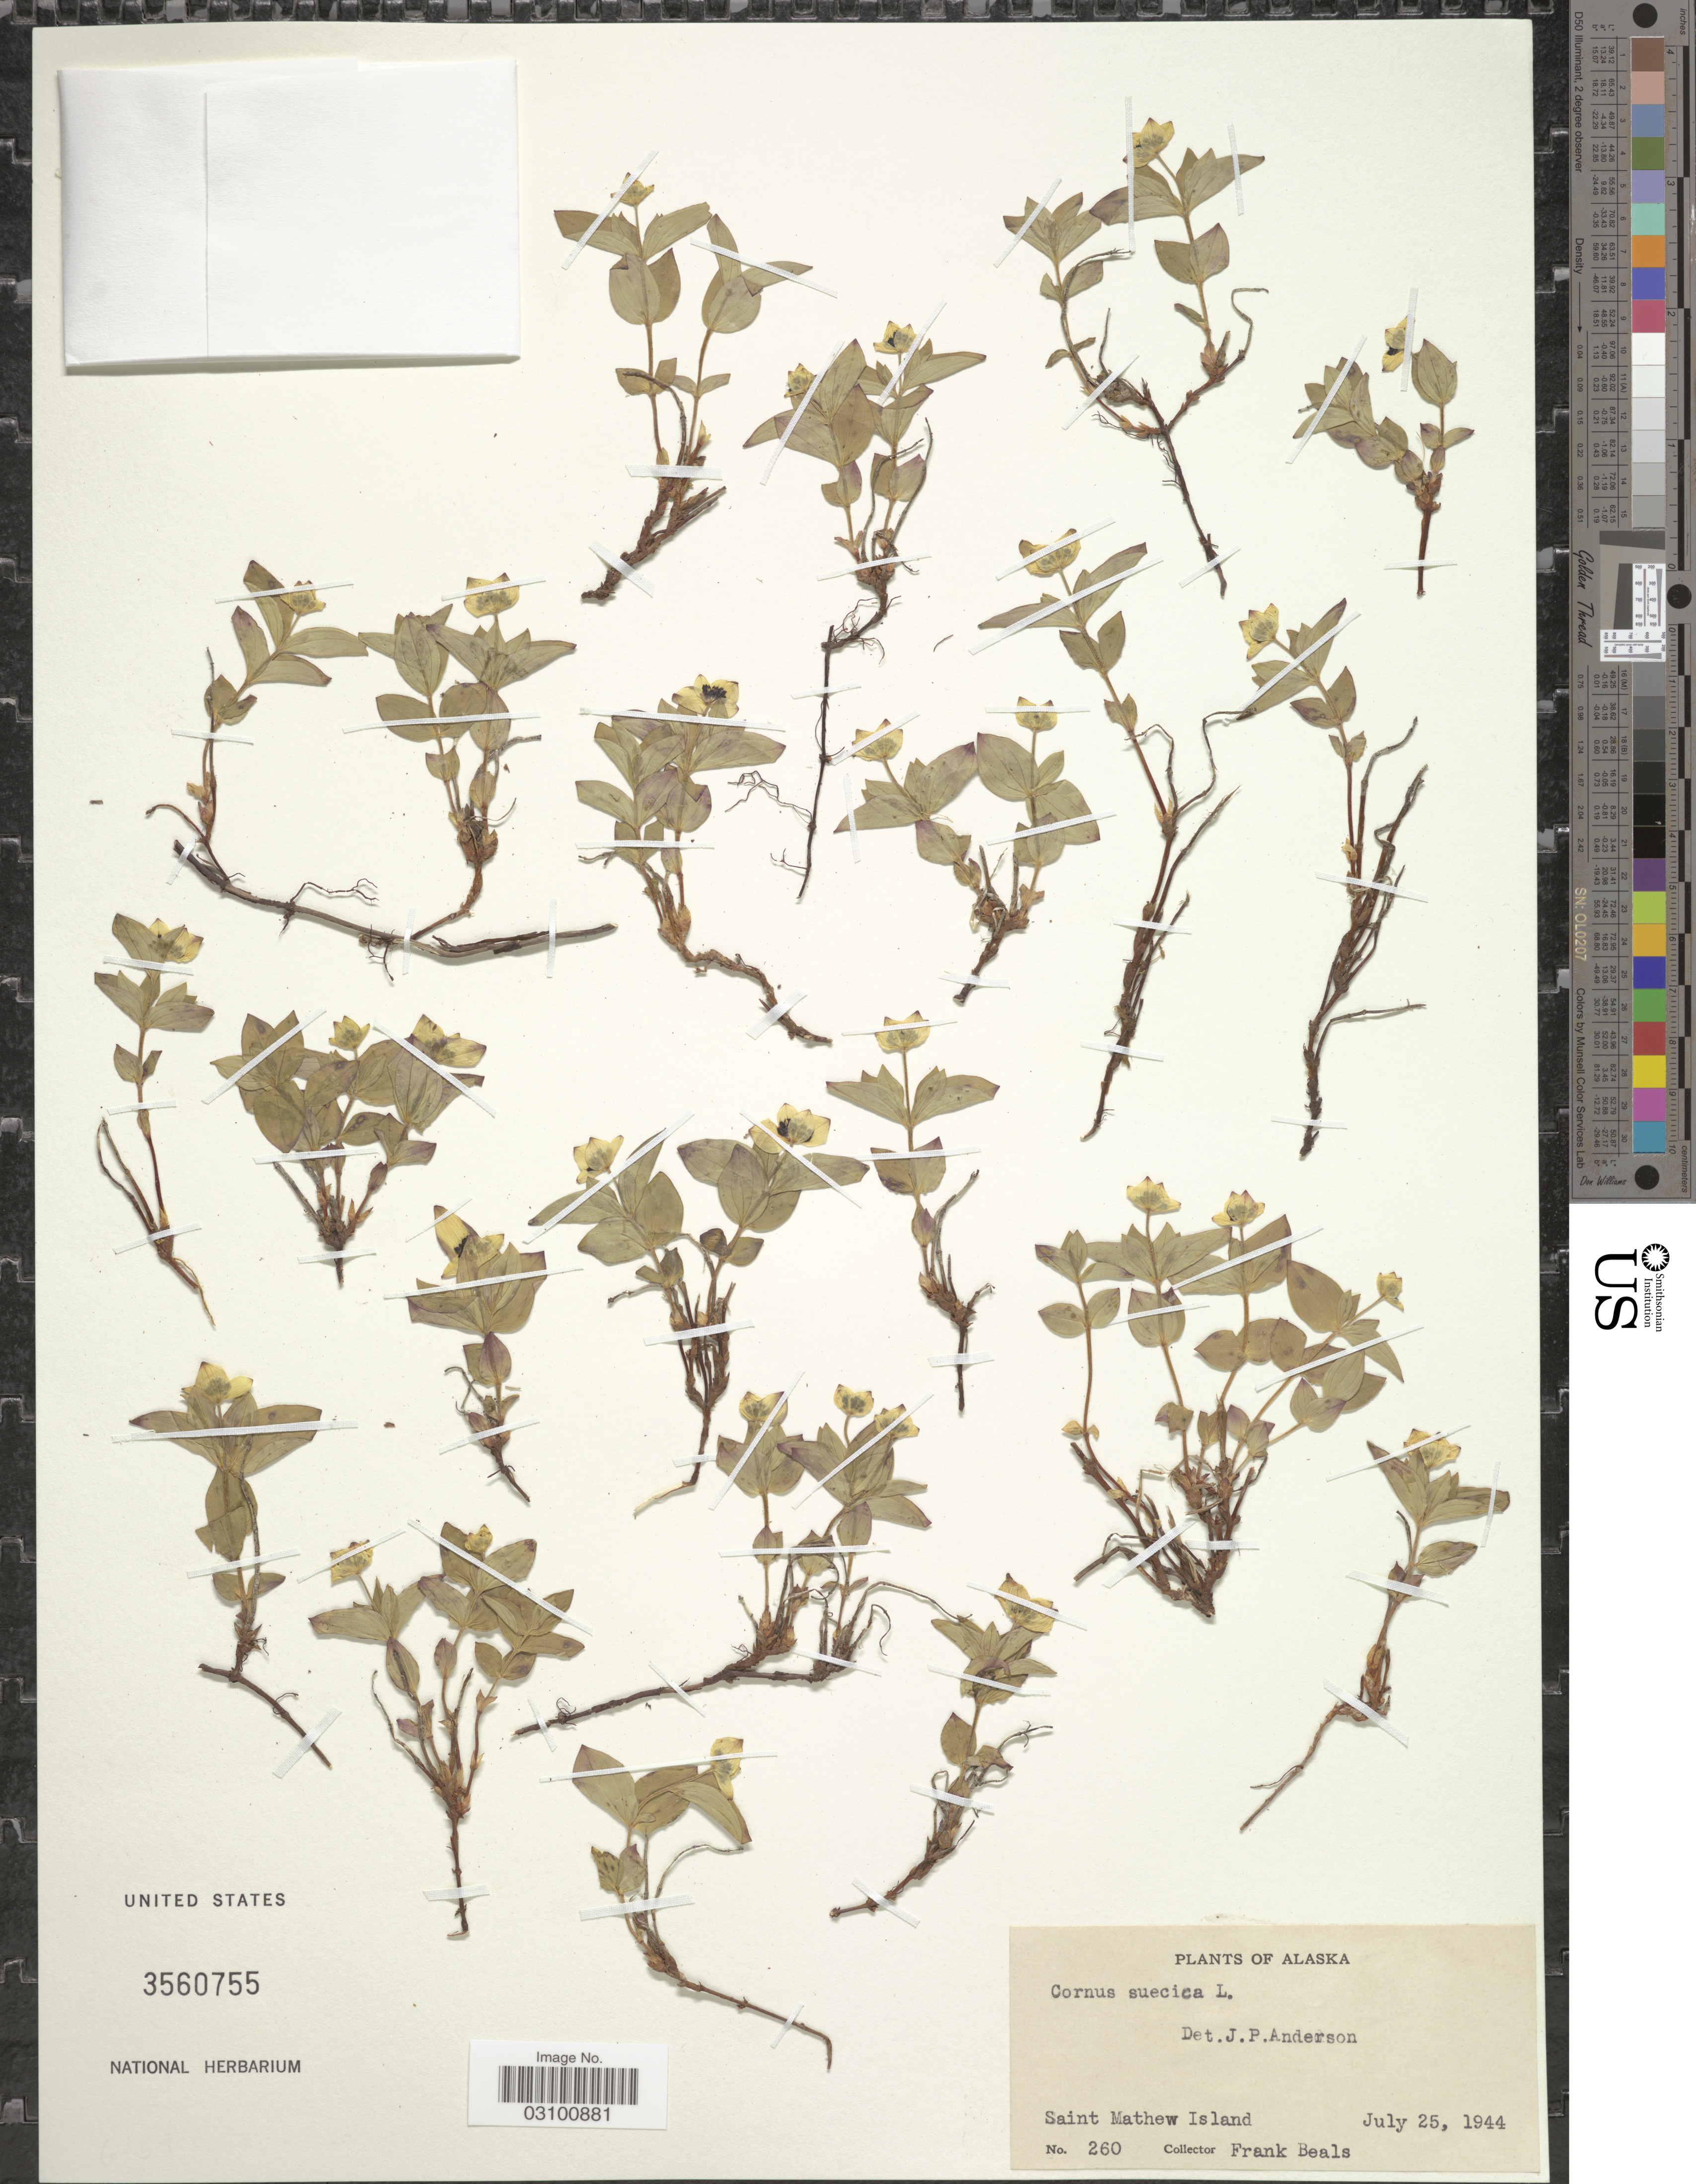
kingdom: Plantae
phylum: Tracheophyta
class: Magnoliopsida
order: Cornales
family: Cornaceae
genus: Cornus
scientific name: Cornus suecica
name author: L.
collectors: F. Beals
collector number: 260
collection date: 1944-07-25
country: United States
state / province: Alaska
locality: Saint Mathew Island.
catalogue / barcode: US 3560755